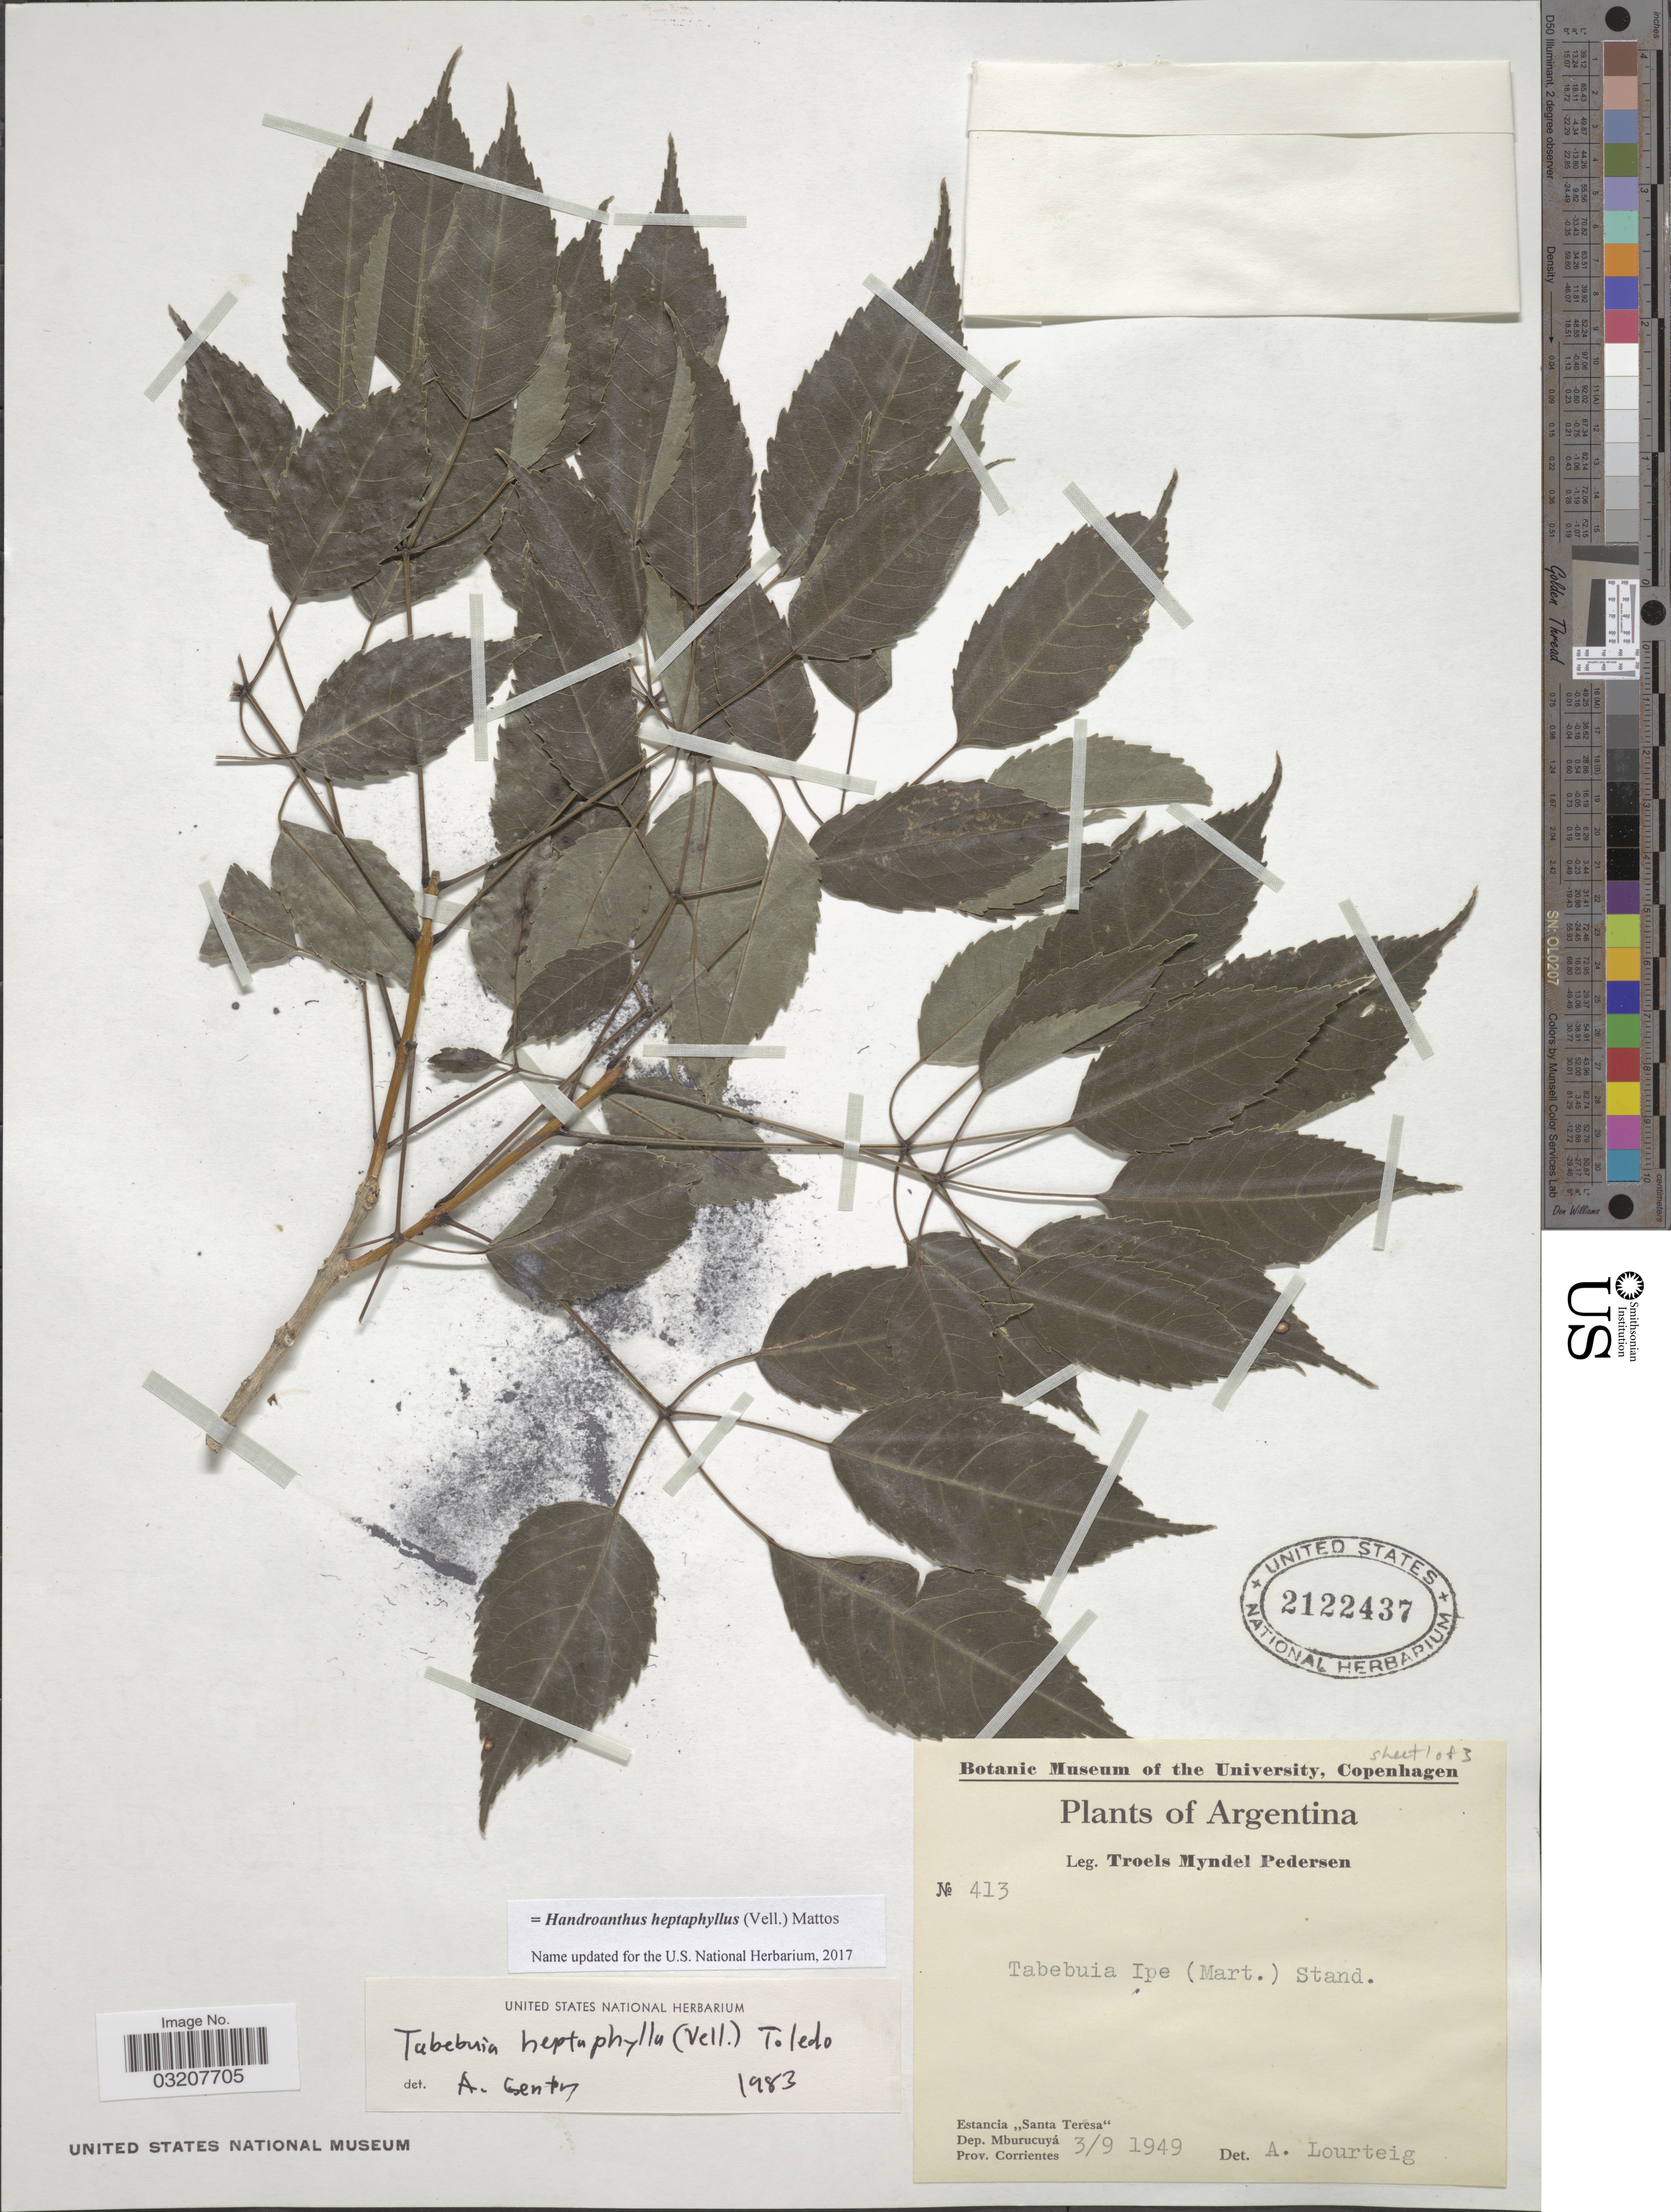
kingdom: Plantae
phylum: Tracheophyta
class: Magnoliopsida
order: Lamiales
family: Bignoniaceae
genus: Handroanthus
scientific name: Handroanthus heptaphyllus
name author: (Vell.) Mattos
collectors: T. Pederson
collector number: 413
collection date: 1949-09-03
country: Argentina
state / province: Corrientes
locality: Estancia "Santa Teresa", Dep. Mburucuyá.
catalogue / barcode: US 2122437